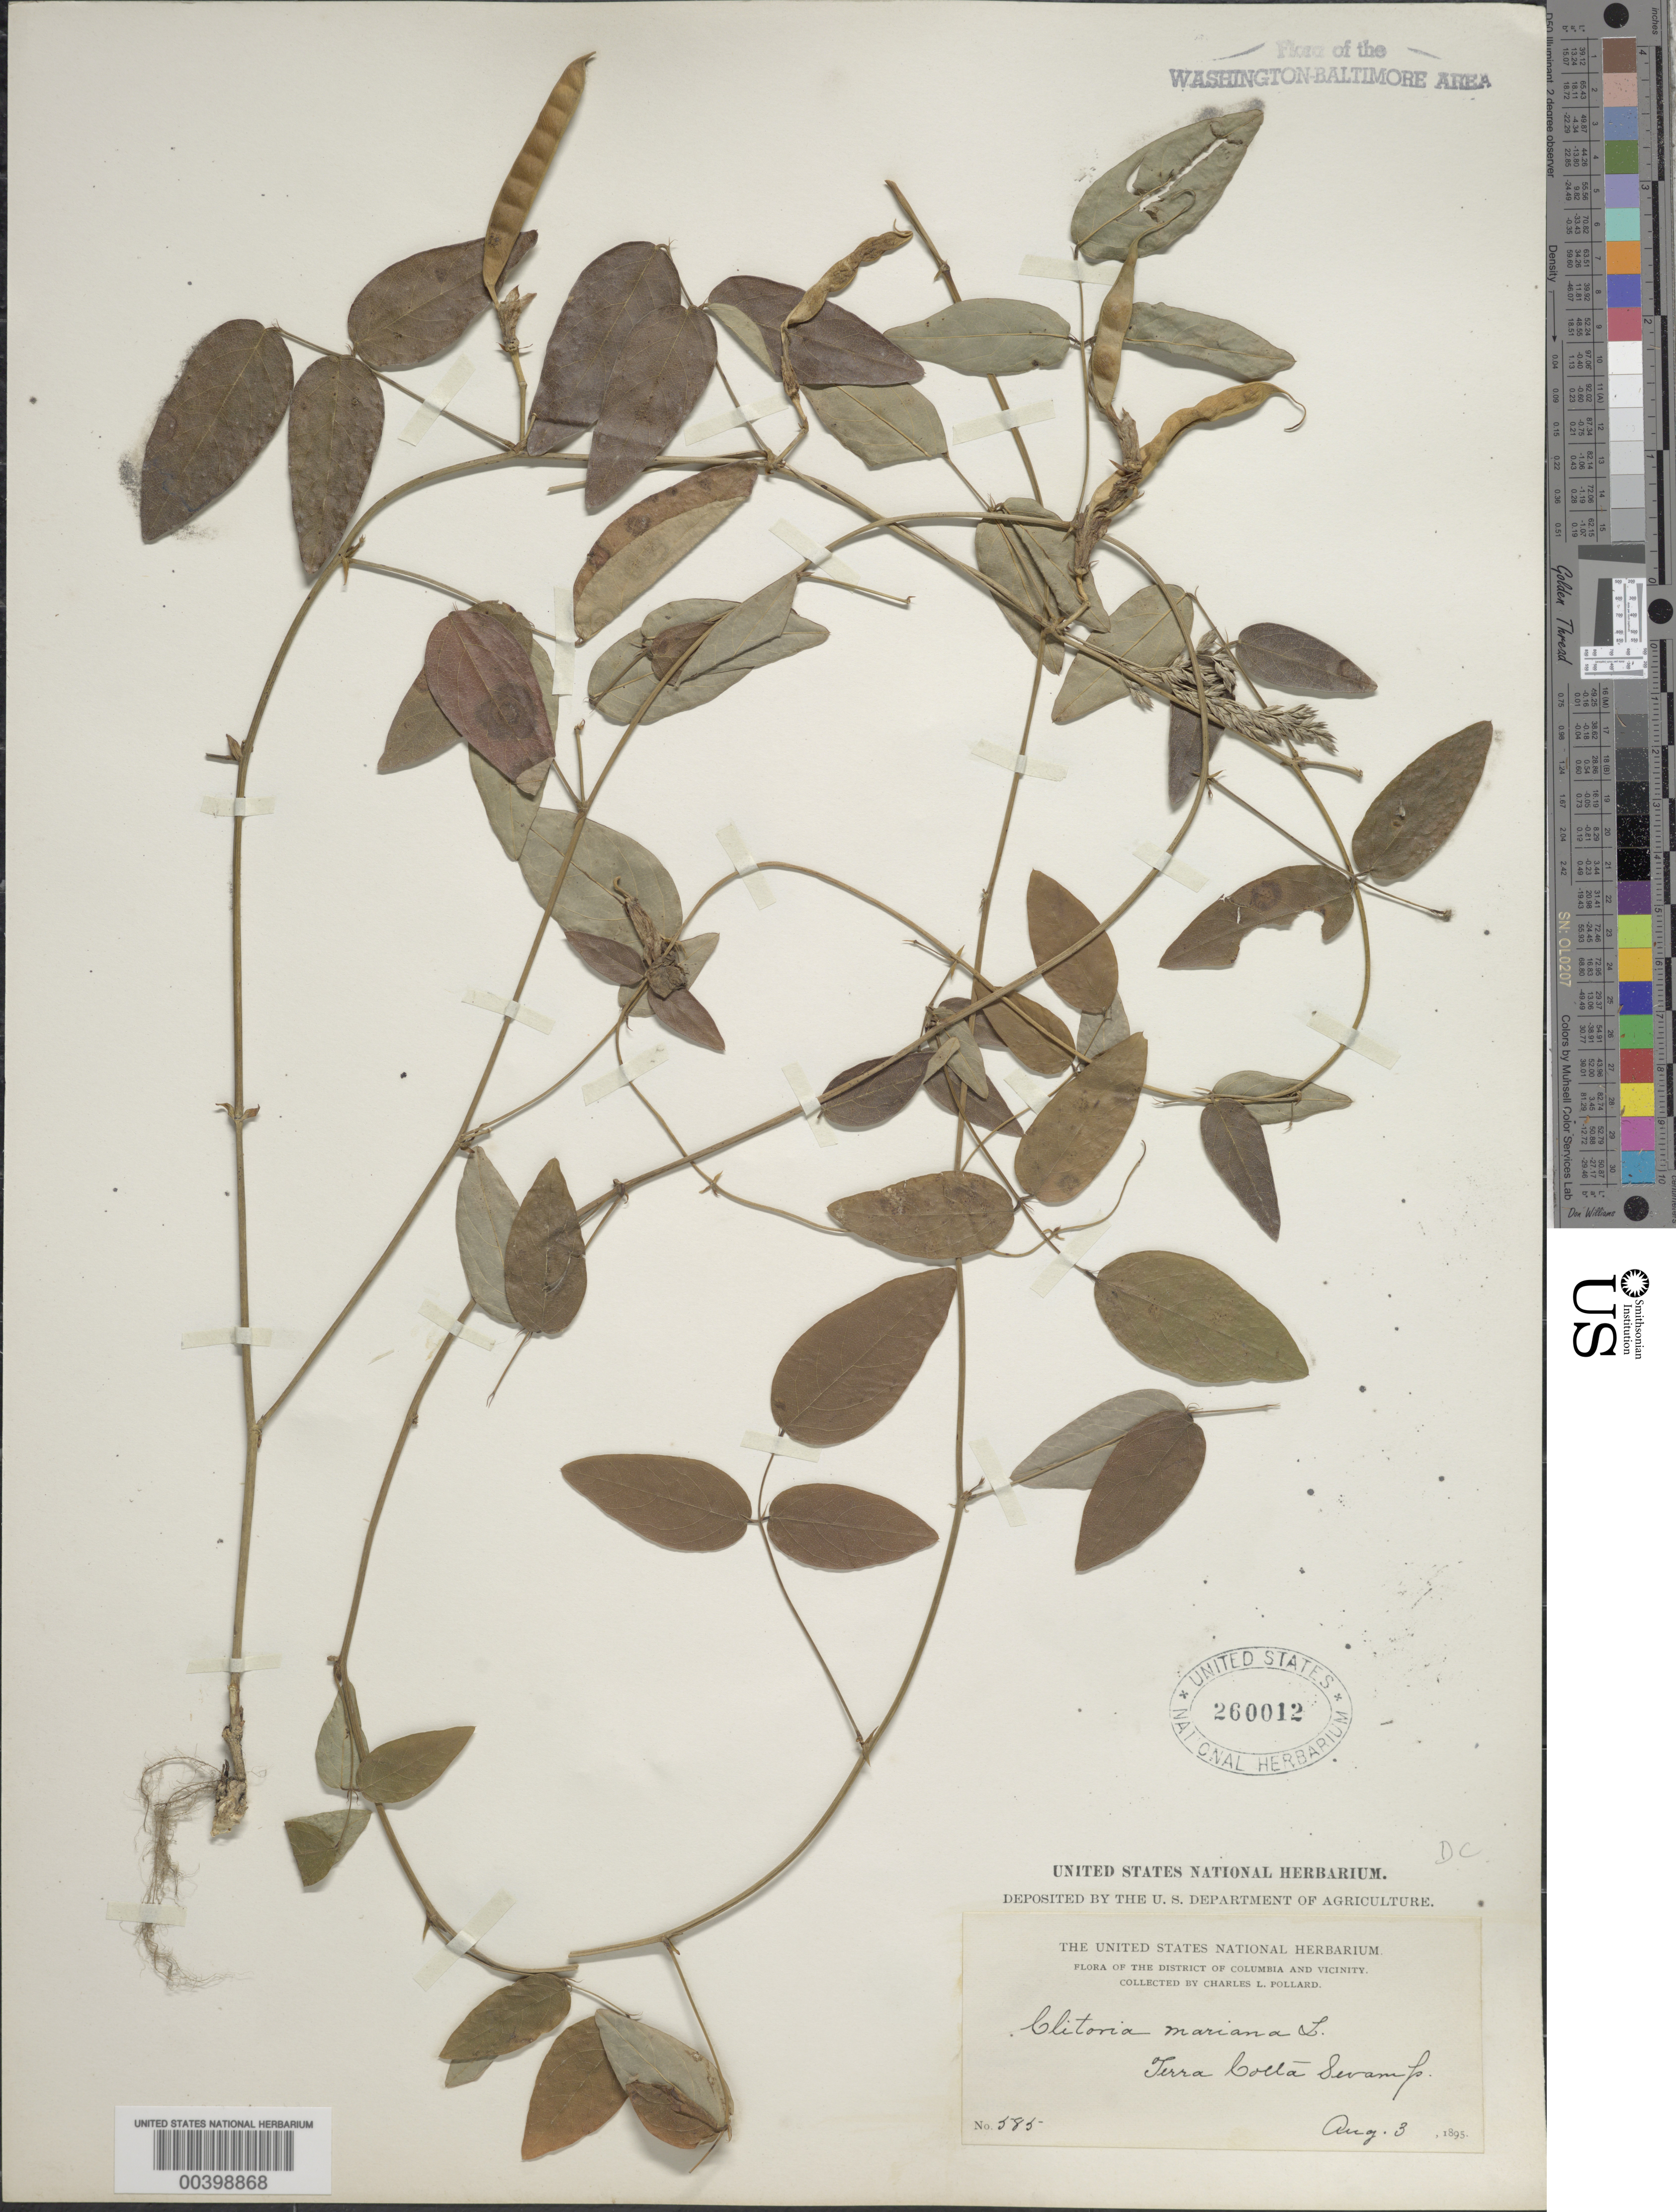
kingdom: Plantae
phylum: Tracheophyta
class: Magnoliopsida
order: Fabales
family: Fabaceae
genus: Clitoria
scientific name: Clitoria mariana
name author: L.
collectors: C. L. Pollard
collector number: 585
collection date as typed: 03 Aug 1895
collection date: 1895-08-03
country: United States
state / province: District of Columbia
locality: Terra Cotta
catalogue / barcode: US 260012